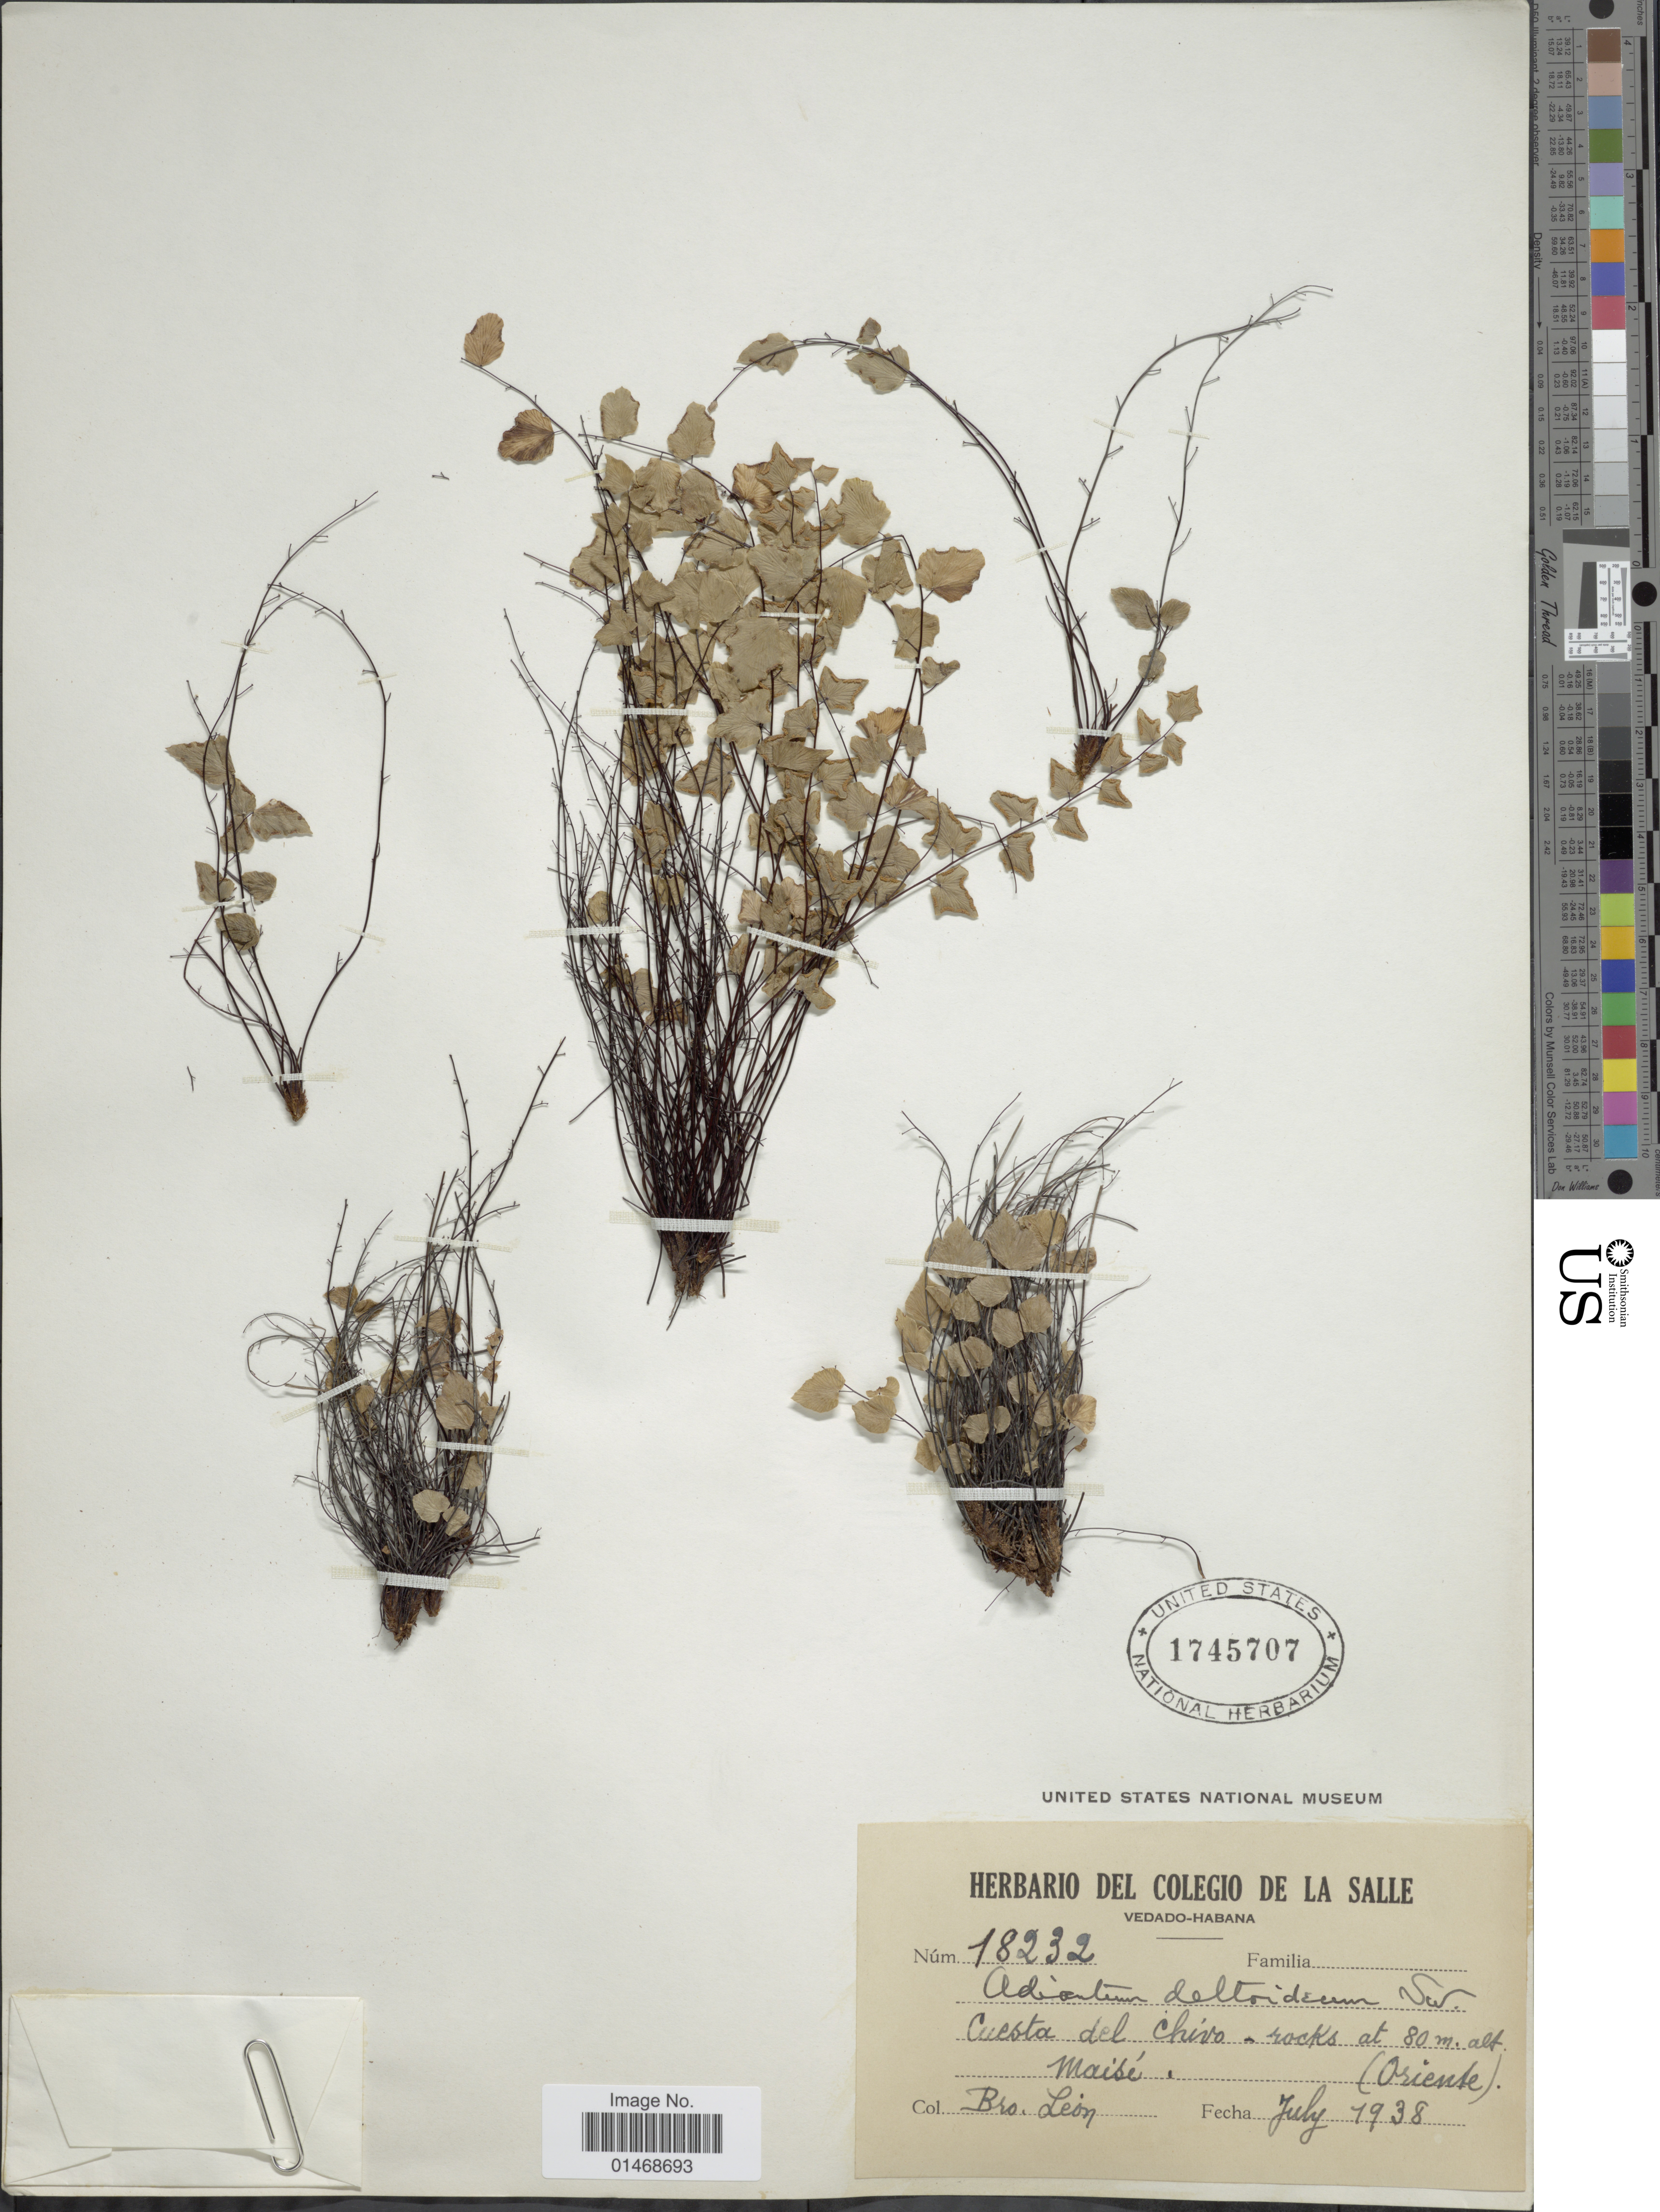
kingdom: Plantae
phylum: Tracheophyta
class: Polypodiopsida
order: Polypodiales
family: Pteridaceae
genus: Adiantum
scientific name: Adiantum deltoideum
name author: Sw.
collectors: Bro. León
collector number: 18232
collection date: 1938-07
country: Cuba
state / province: Oriente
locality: Cuesta del Chivo - rocks at Maisé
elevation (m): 80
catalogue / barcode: US 1745707